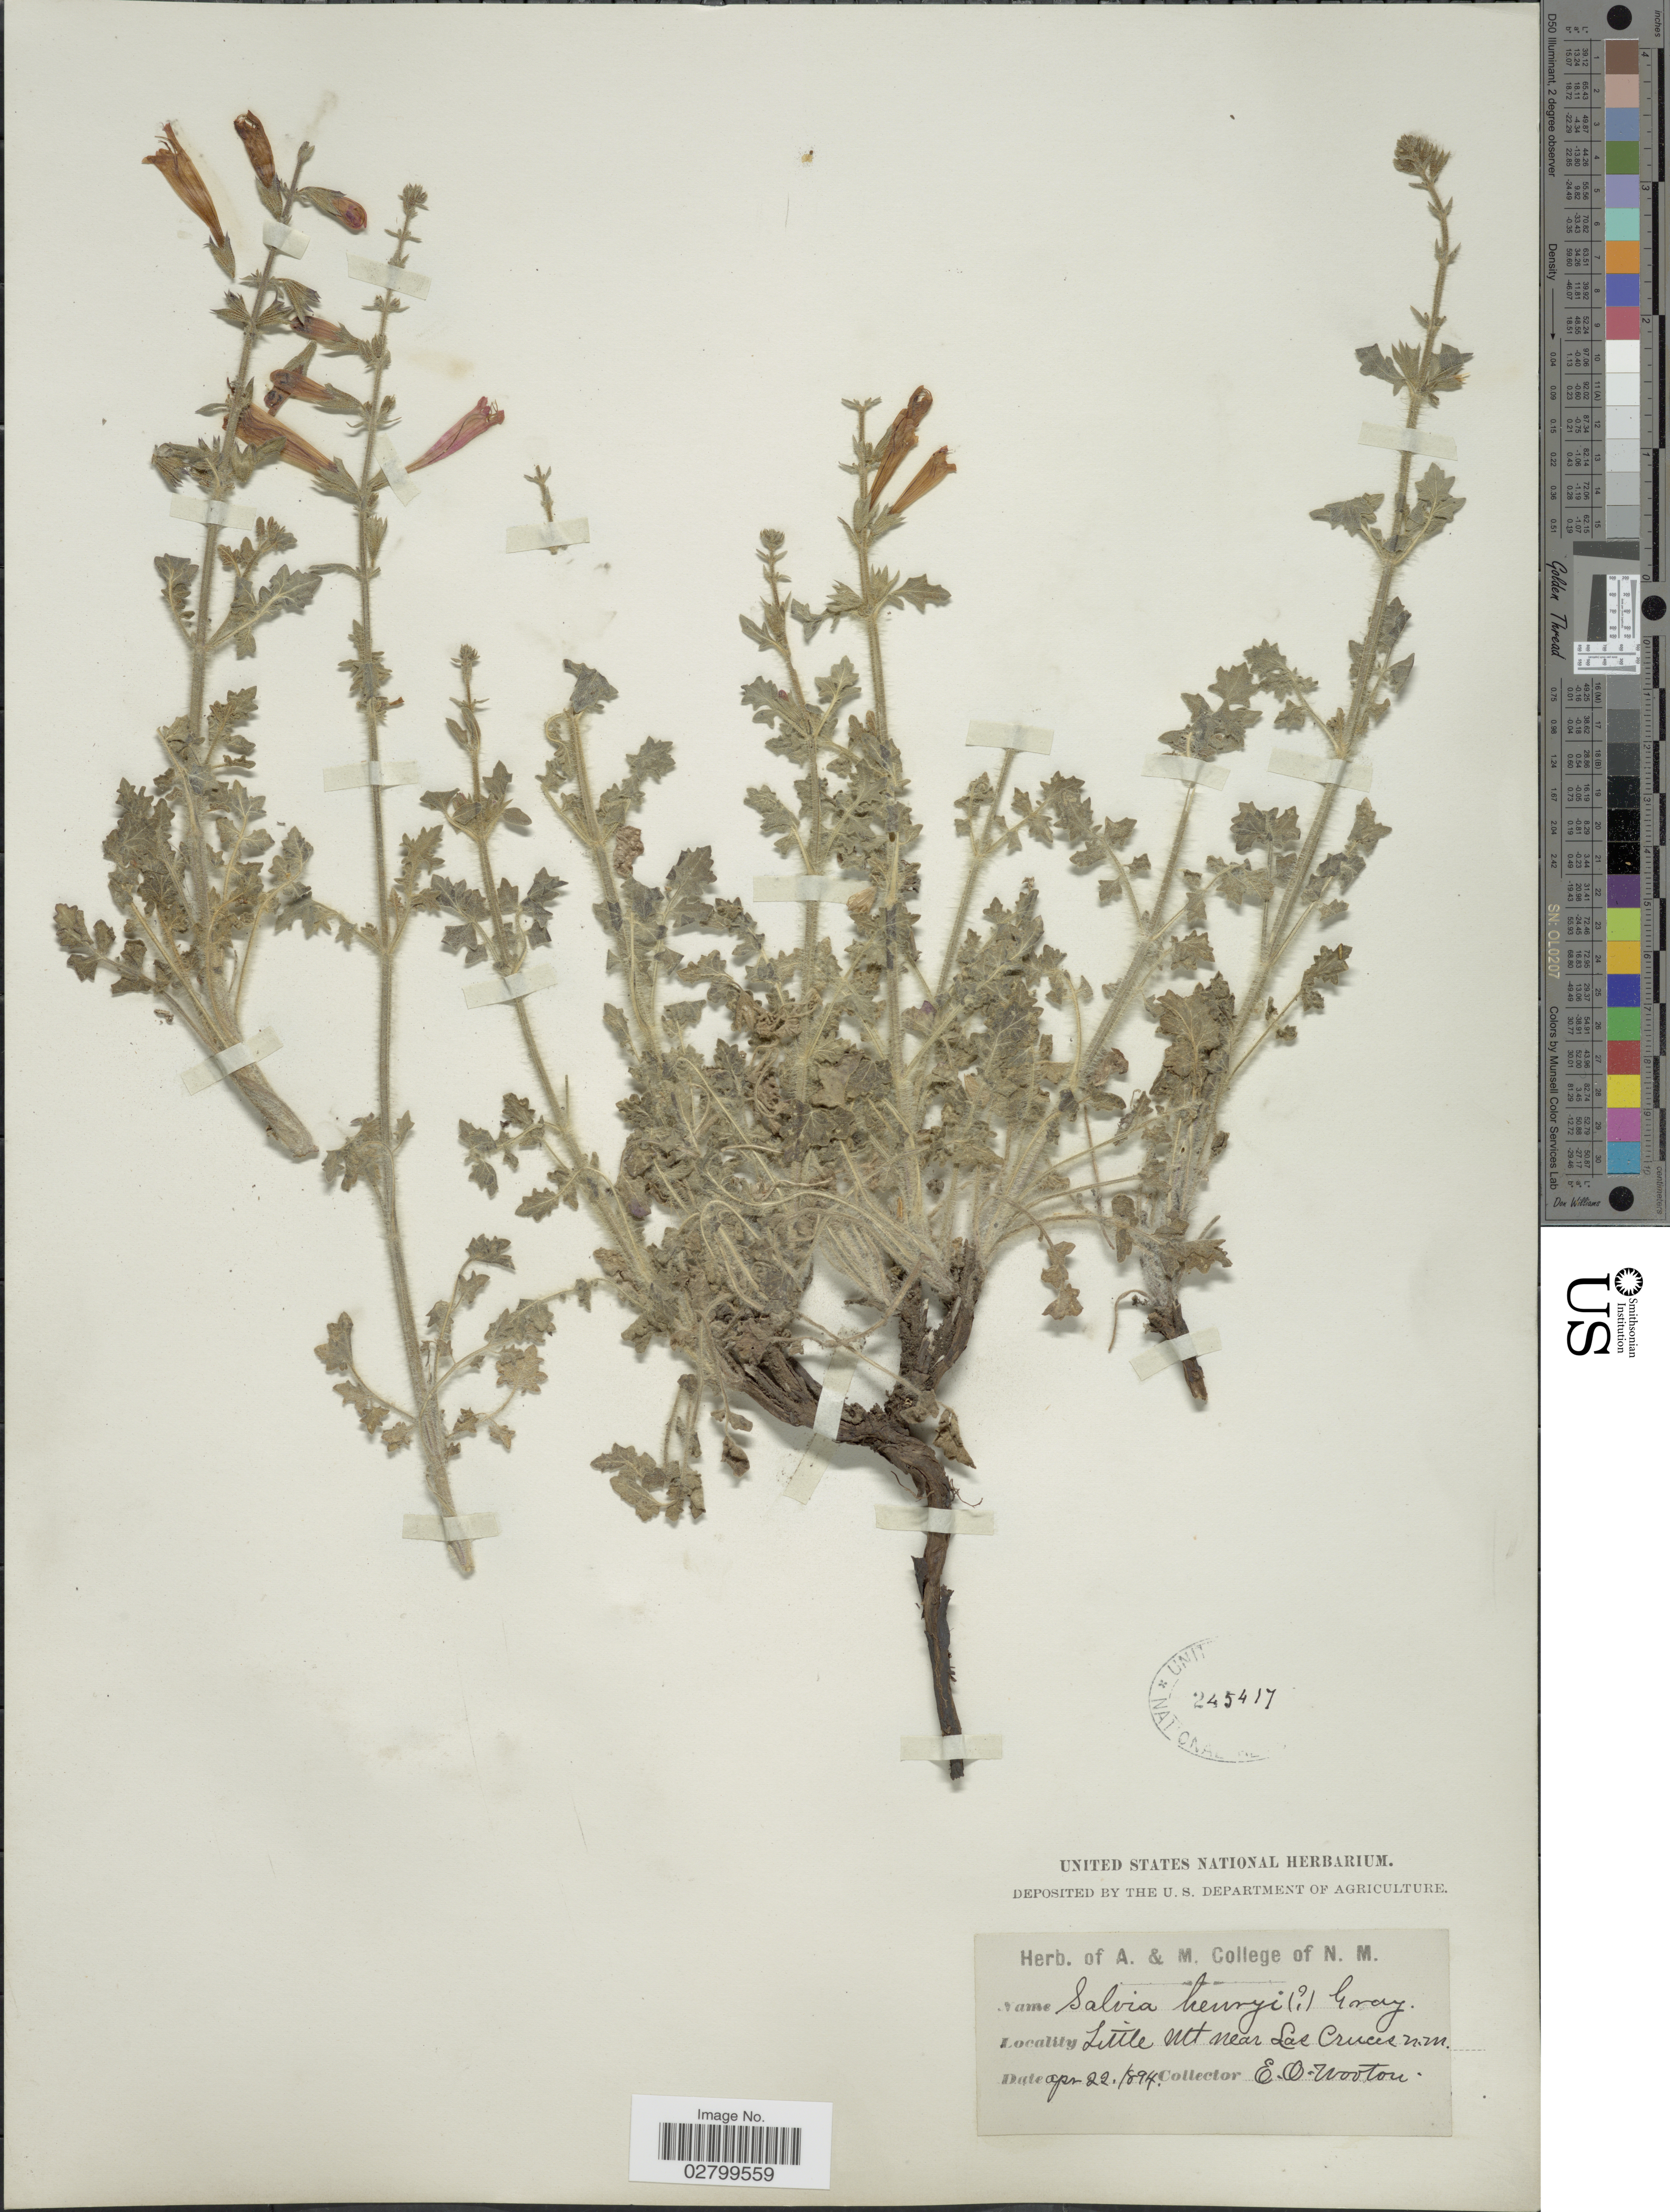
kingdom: Plantae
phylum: Tracheophyta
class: Magnoliopsida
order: Lamiales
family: Lamiaceae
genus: Salvia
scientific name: Salvia henryi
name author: A. Gray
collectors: E. O. Wooton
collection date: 1894-04-22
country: United States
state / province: New Mexico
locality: Little Mt. near Las Cruces. N.M.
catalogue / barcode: US 245417